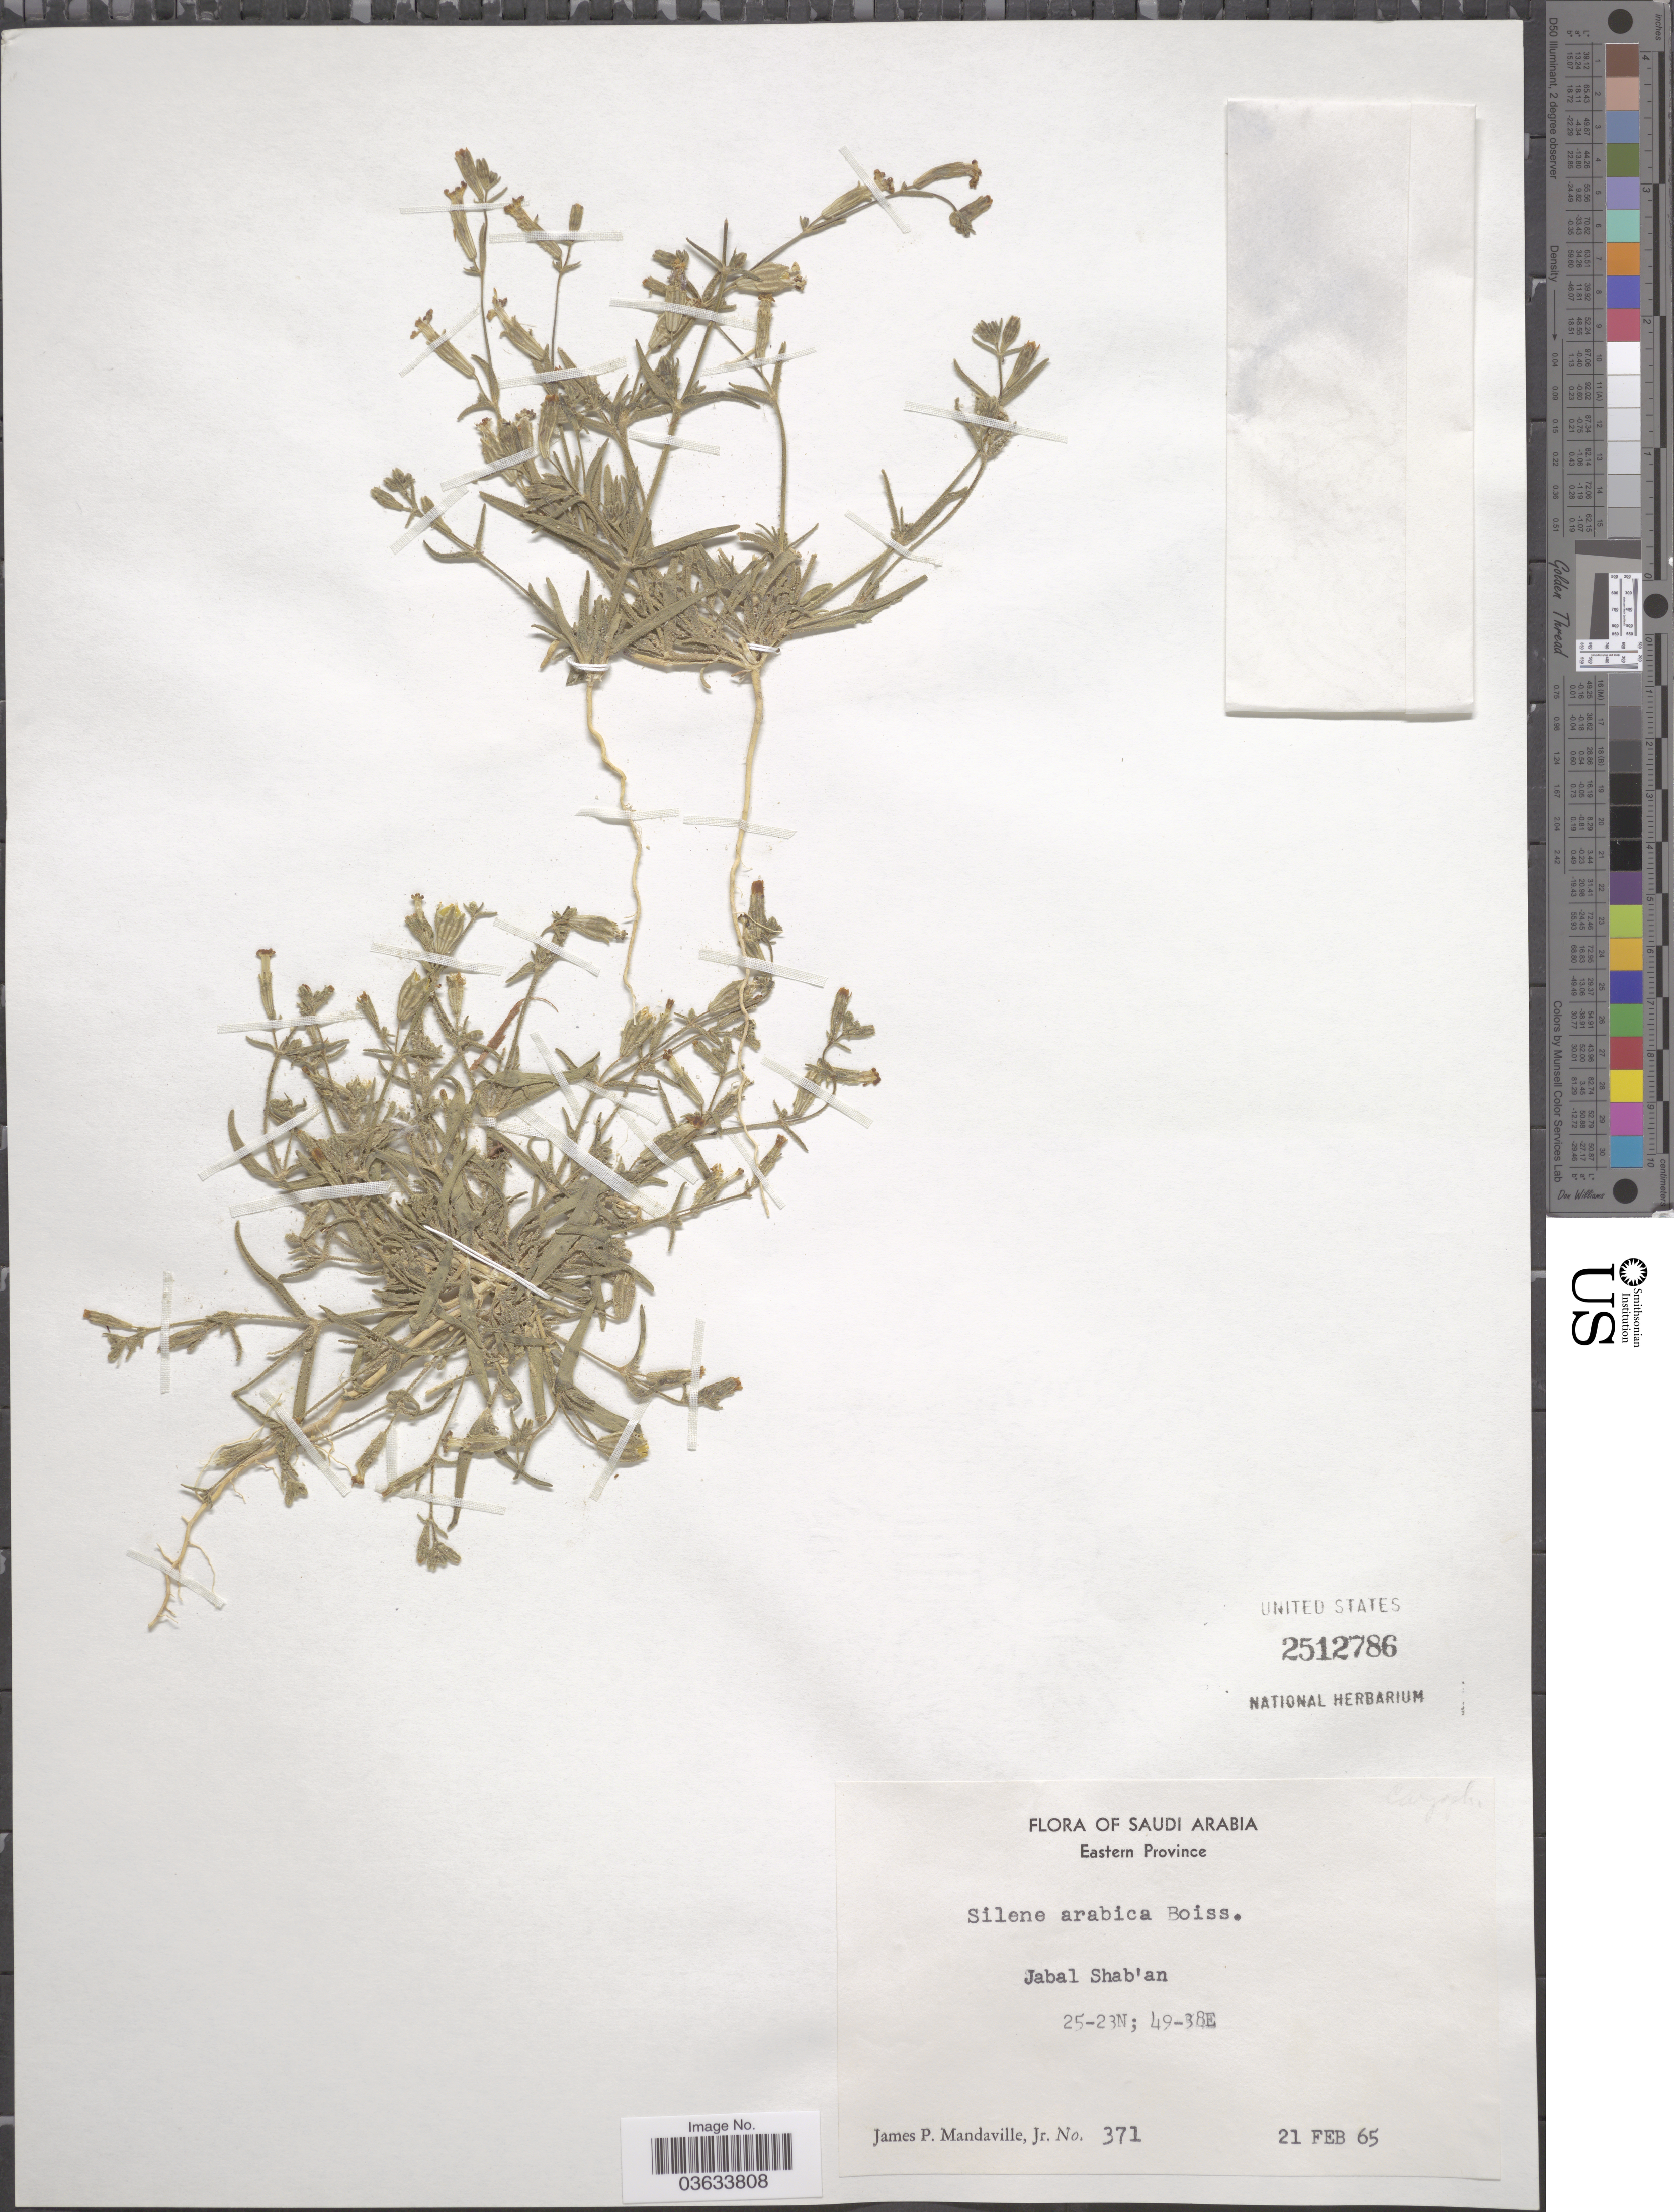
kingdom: Plantae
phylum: Tracheophyta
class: Magnoliopsida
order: Caryophyllales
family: Caryophyllaceae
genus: Silene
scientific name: Silene arabica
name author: Boiss.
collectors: J. Mandaville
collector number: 371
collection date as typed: Transcribed d/m/y: 21/2/65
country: Saudi Arabia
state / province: Ash Sharqiyah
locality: Eastern Province. Jabal Shab'an.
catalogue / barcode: US 2512786